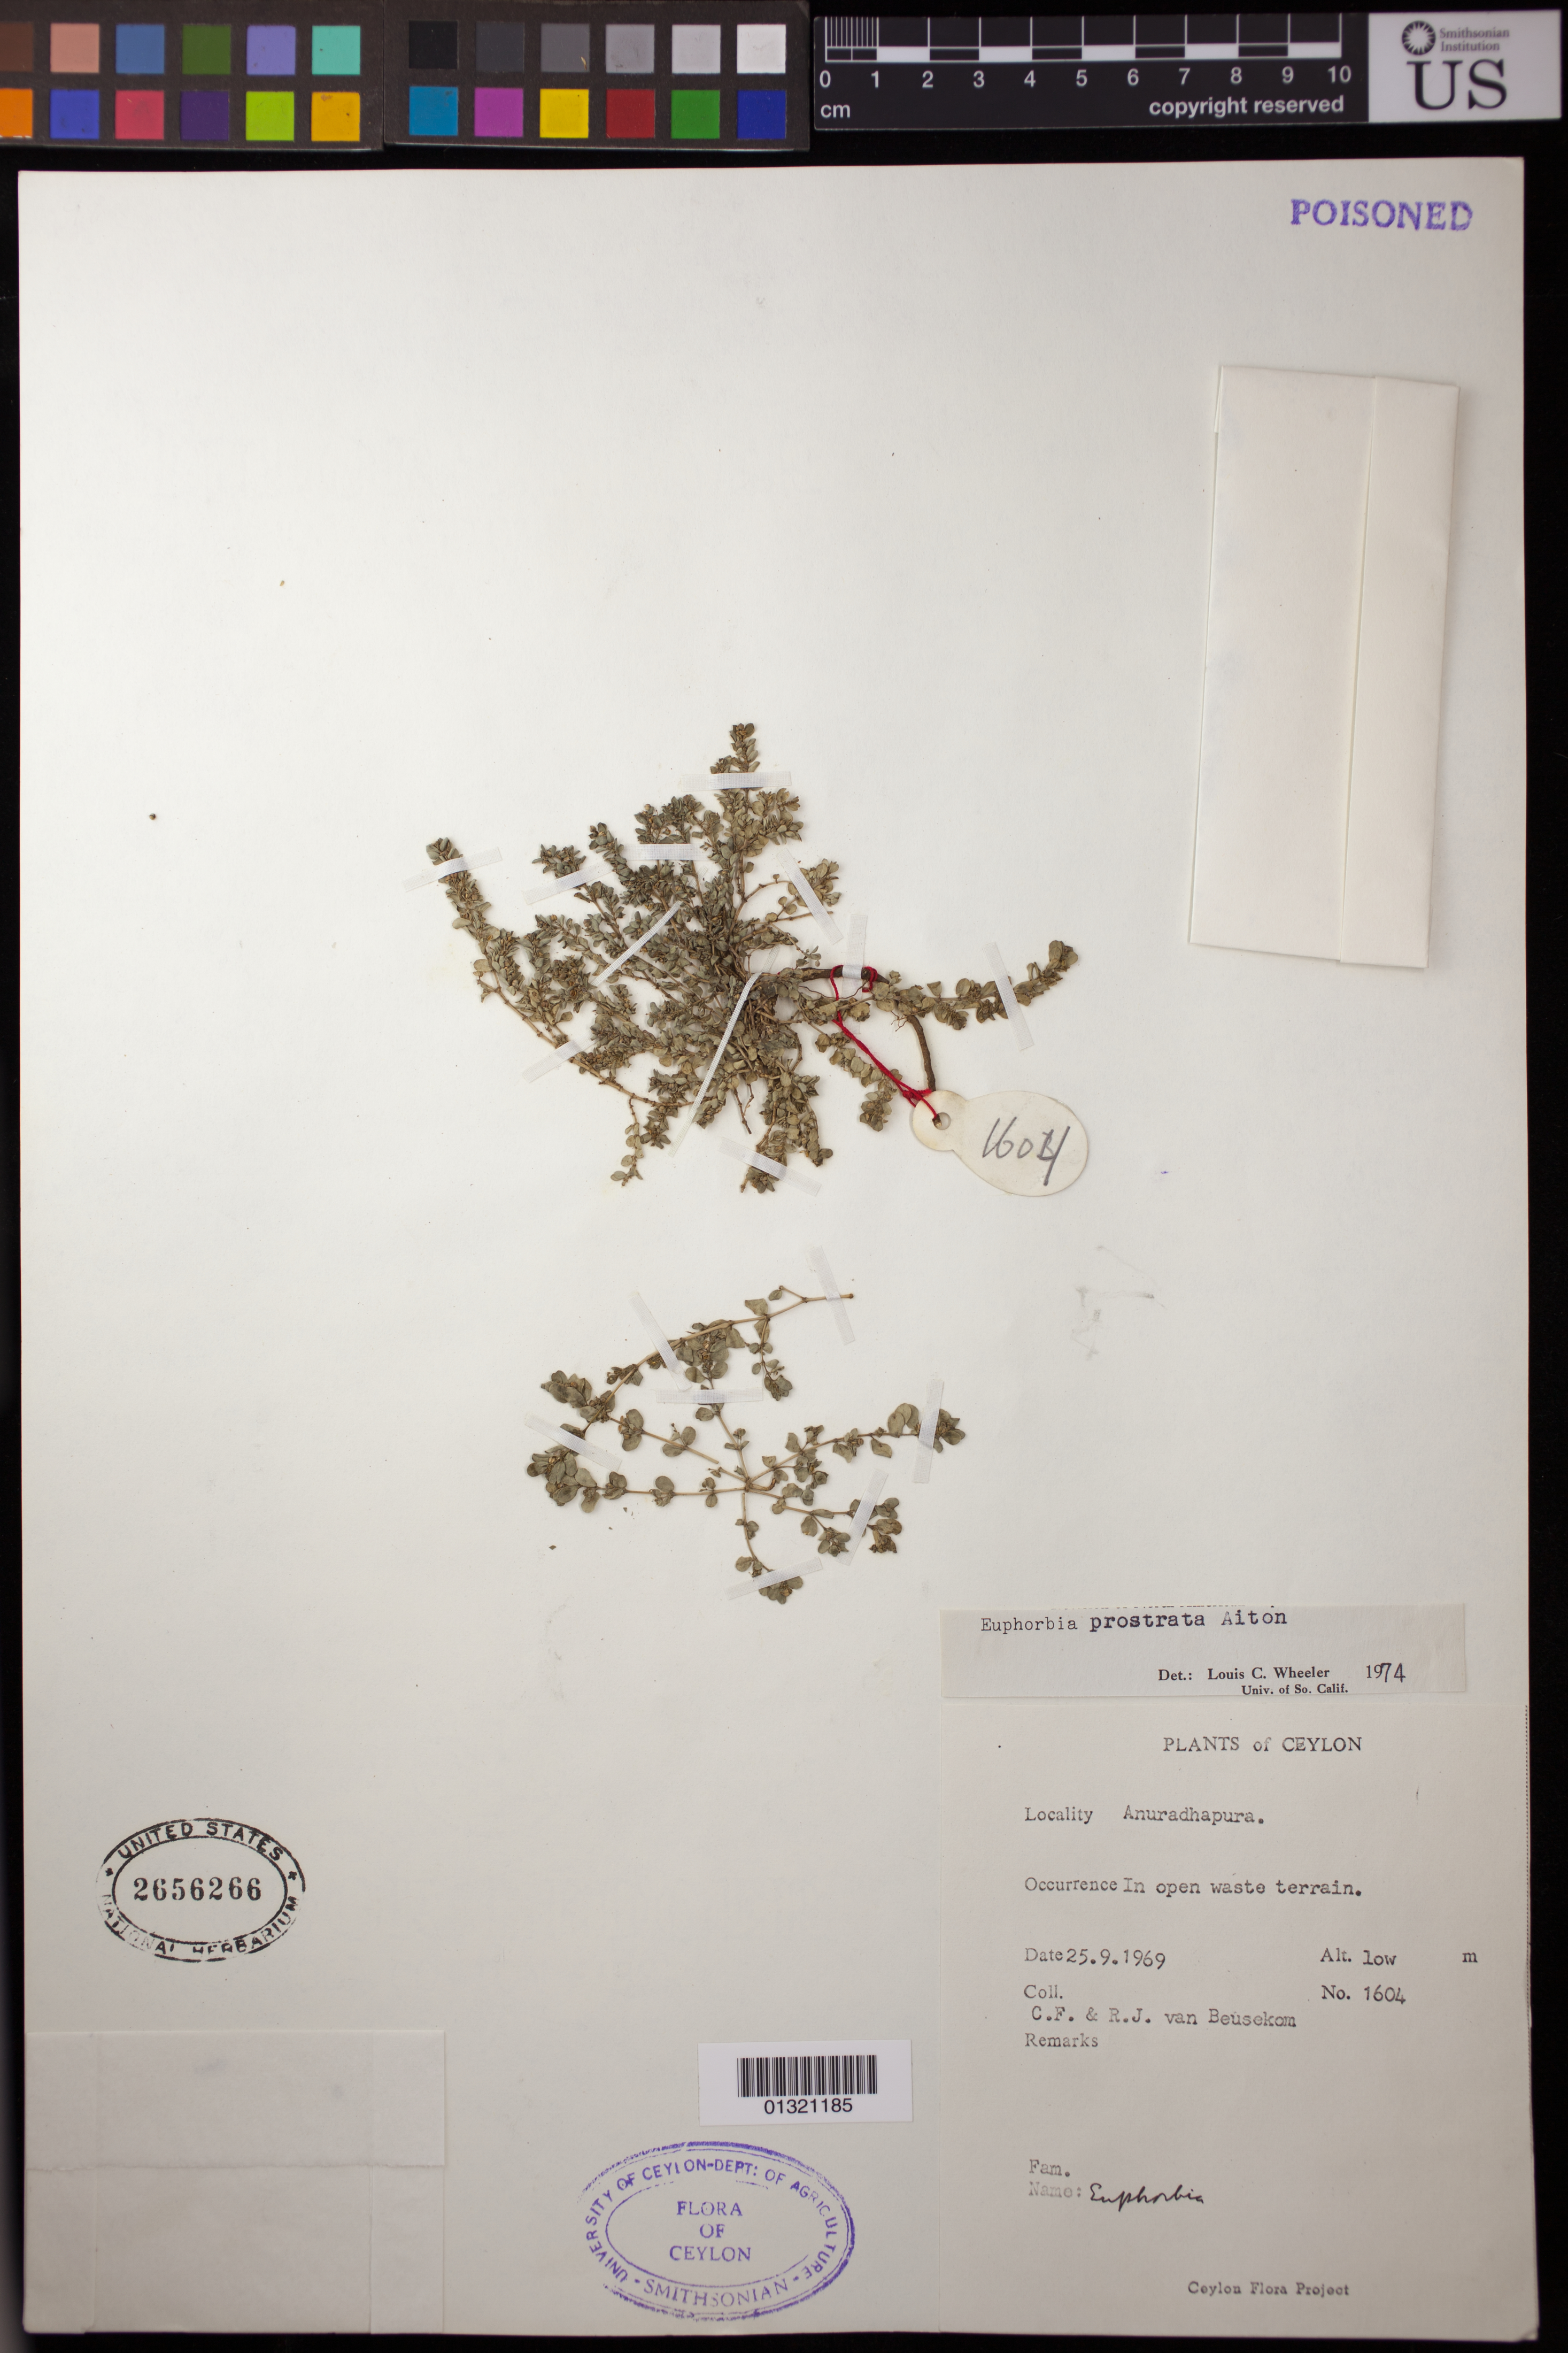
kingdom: Plantae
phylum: Tracheophyta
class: Magnoliopsida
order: Malpighiales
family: Euphorbiaceae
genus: Euphorbia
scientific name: Euphorbia thymifolia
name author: L.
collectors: C. F. Beusekom & R. Van Beusekom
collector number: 1604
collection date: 1969-09-25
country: Sri Lanka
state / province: North Central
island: Ceylon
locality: Anuradhapura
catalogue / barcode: US 2656266